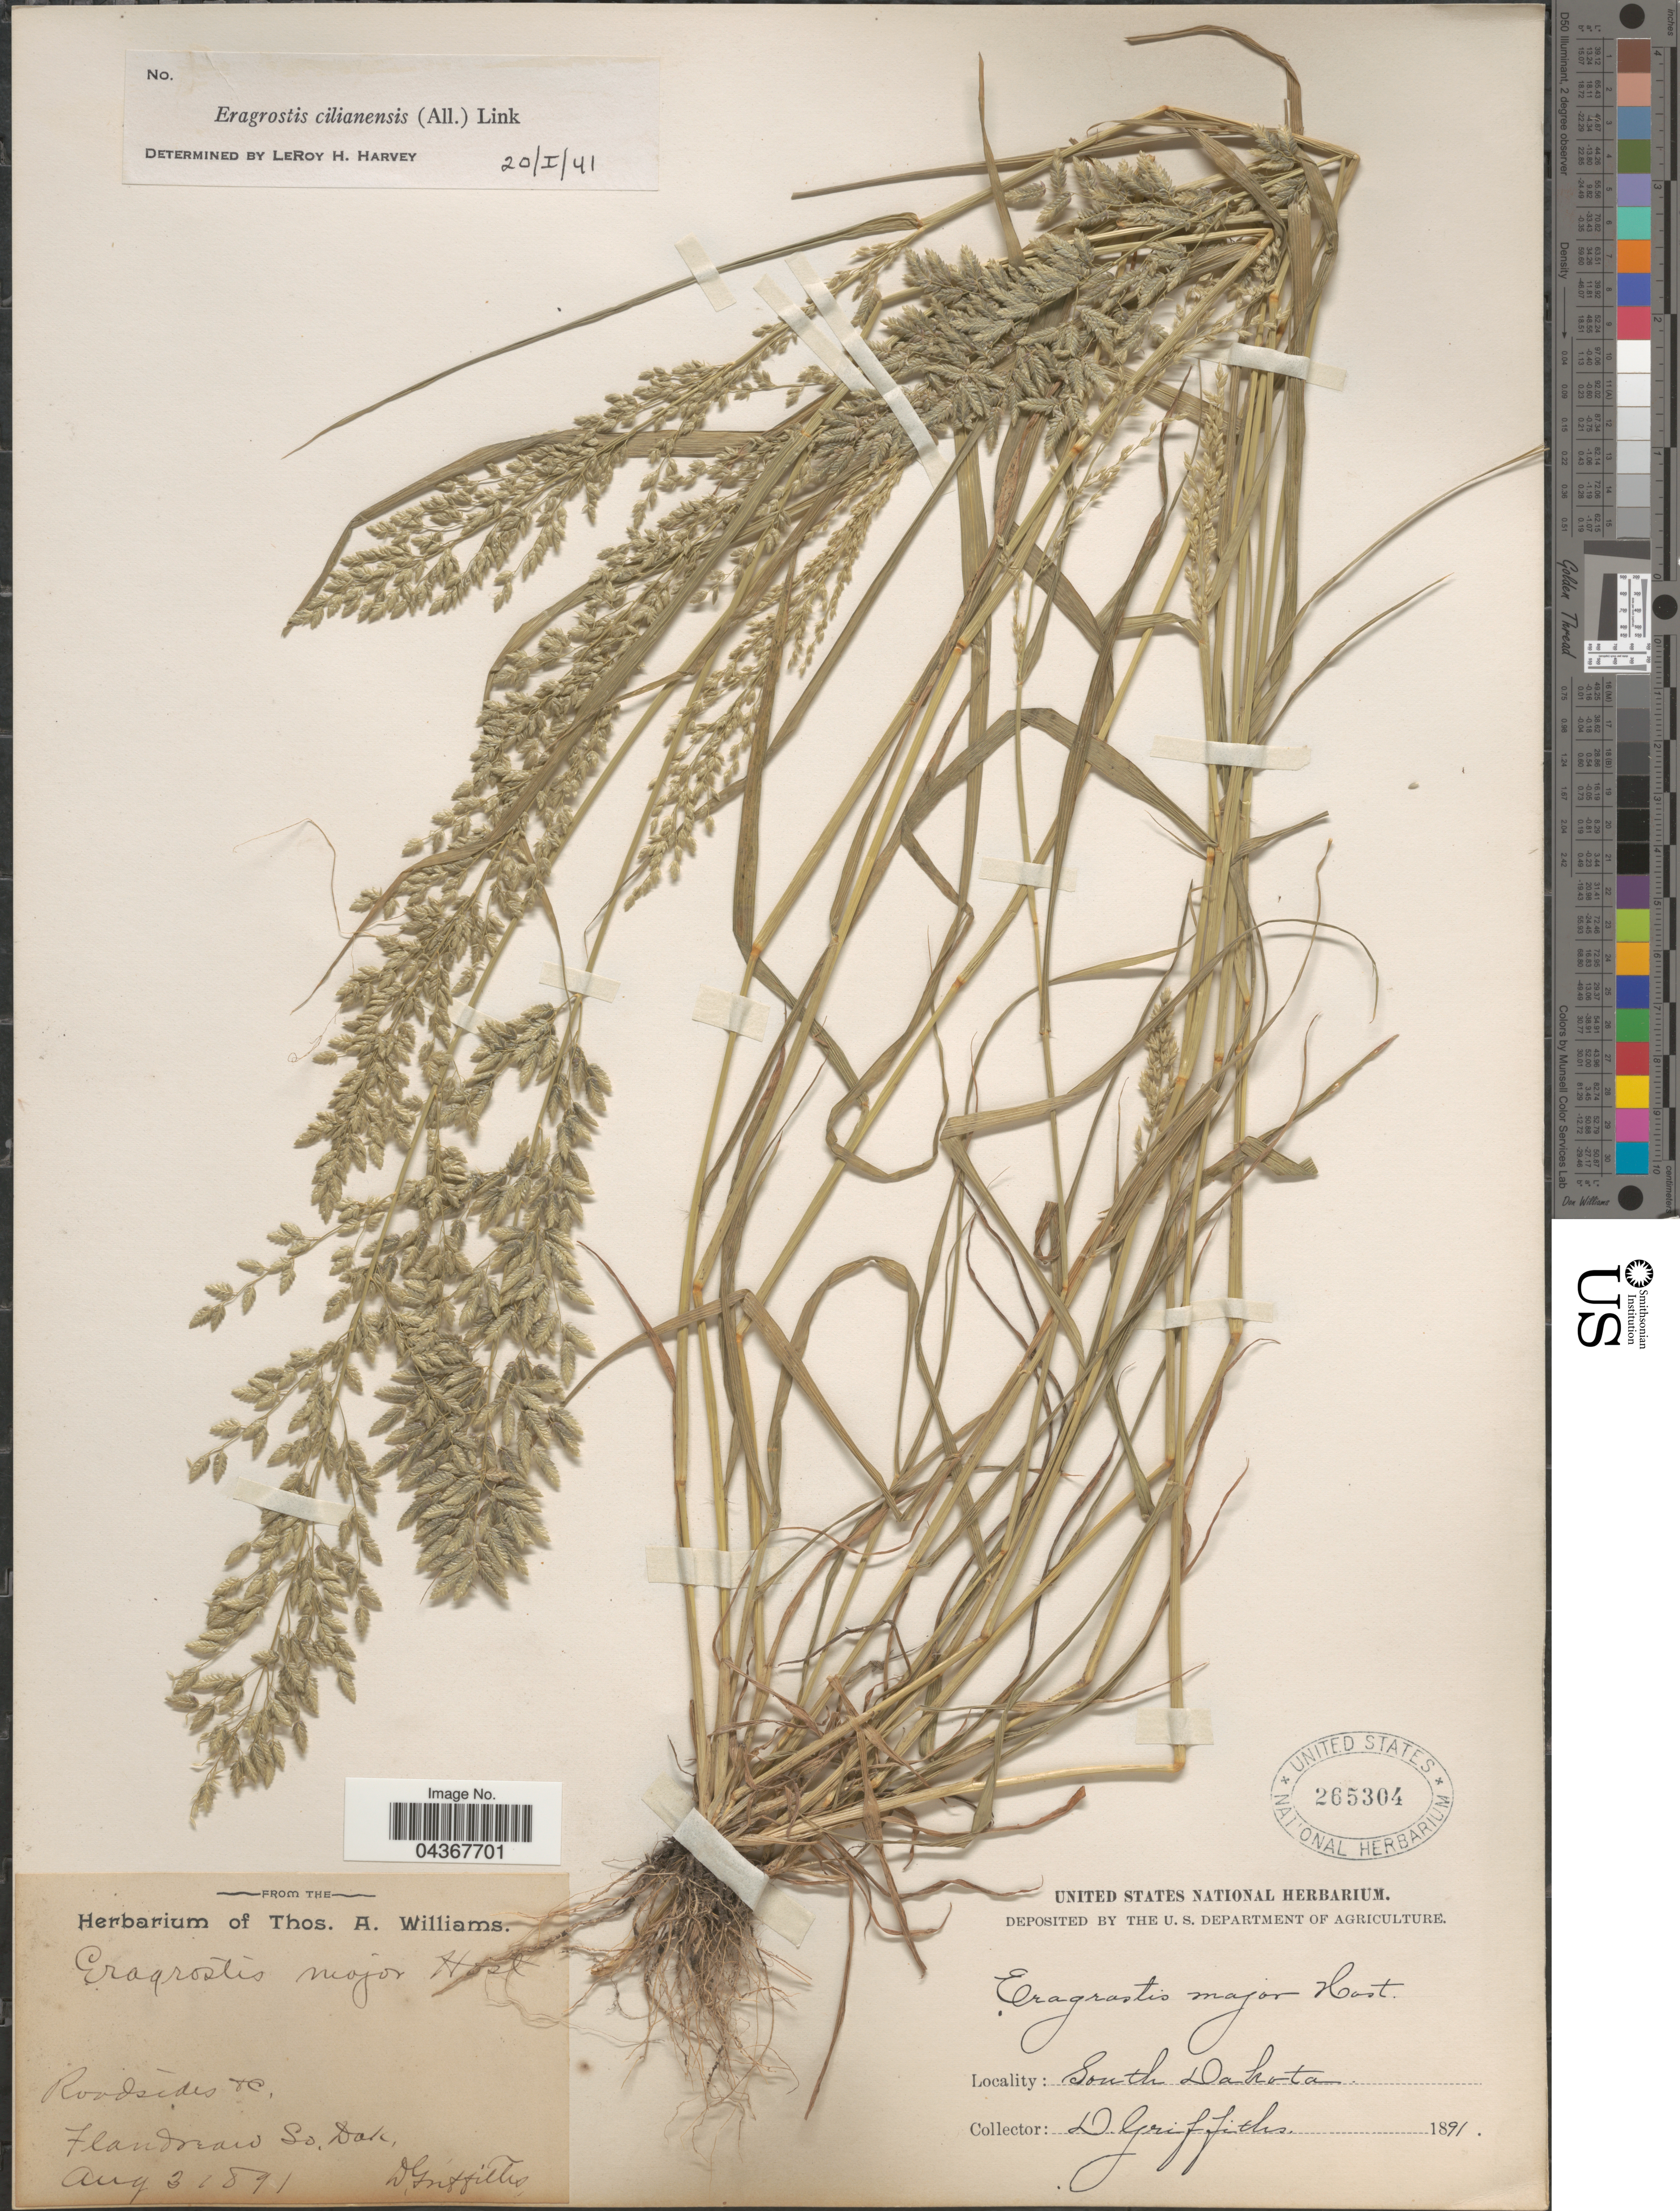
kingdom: Plantae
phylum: Tracheophyta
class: Liliopsida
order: Poales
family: Poaceae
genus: Eragrostis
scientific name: Eragrostis cilianensis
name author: (Bellardi) Vignolo ex Janch.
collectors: D. Griffiths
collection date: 1891-08-03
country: United States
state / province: South Dakota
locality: Flandreau.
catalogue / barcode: US 265304